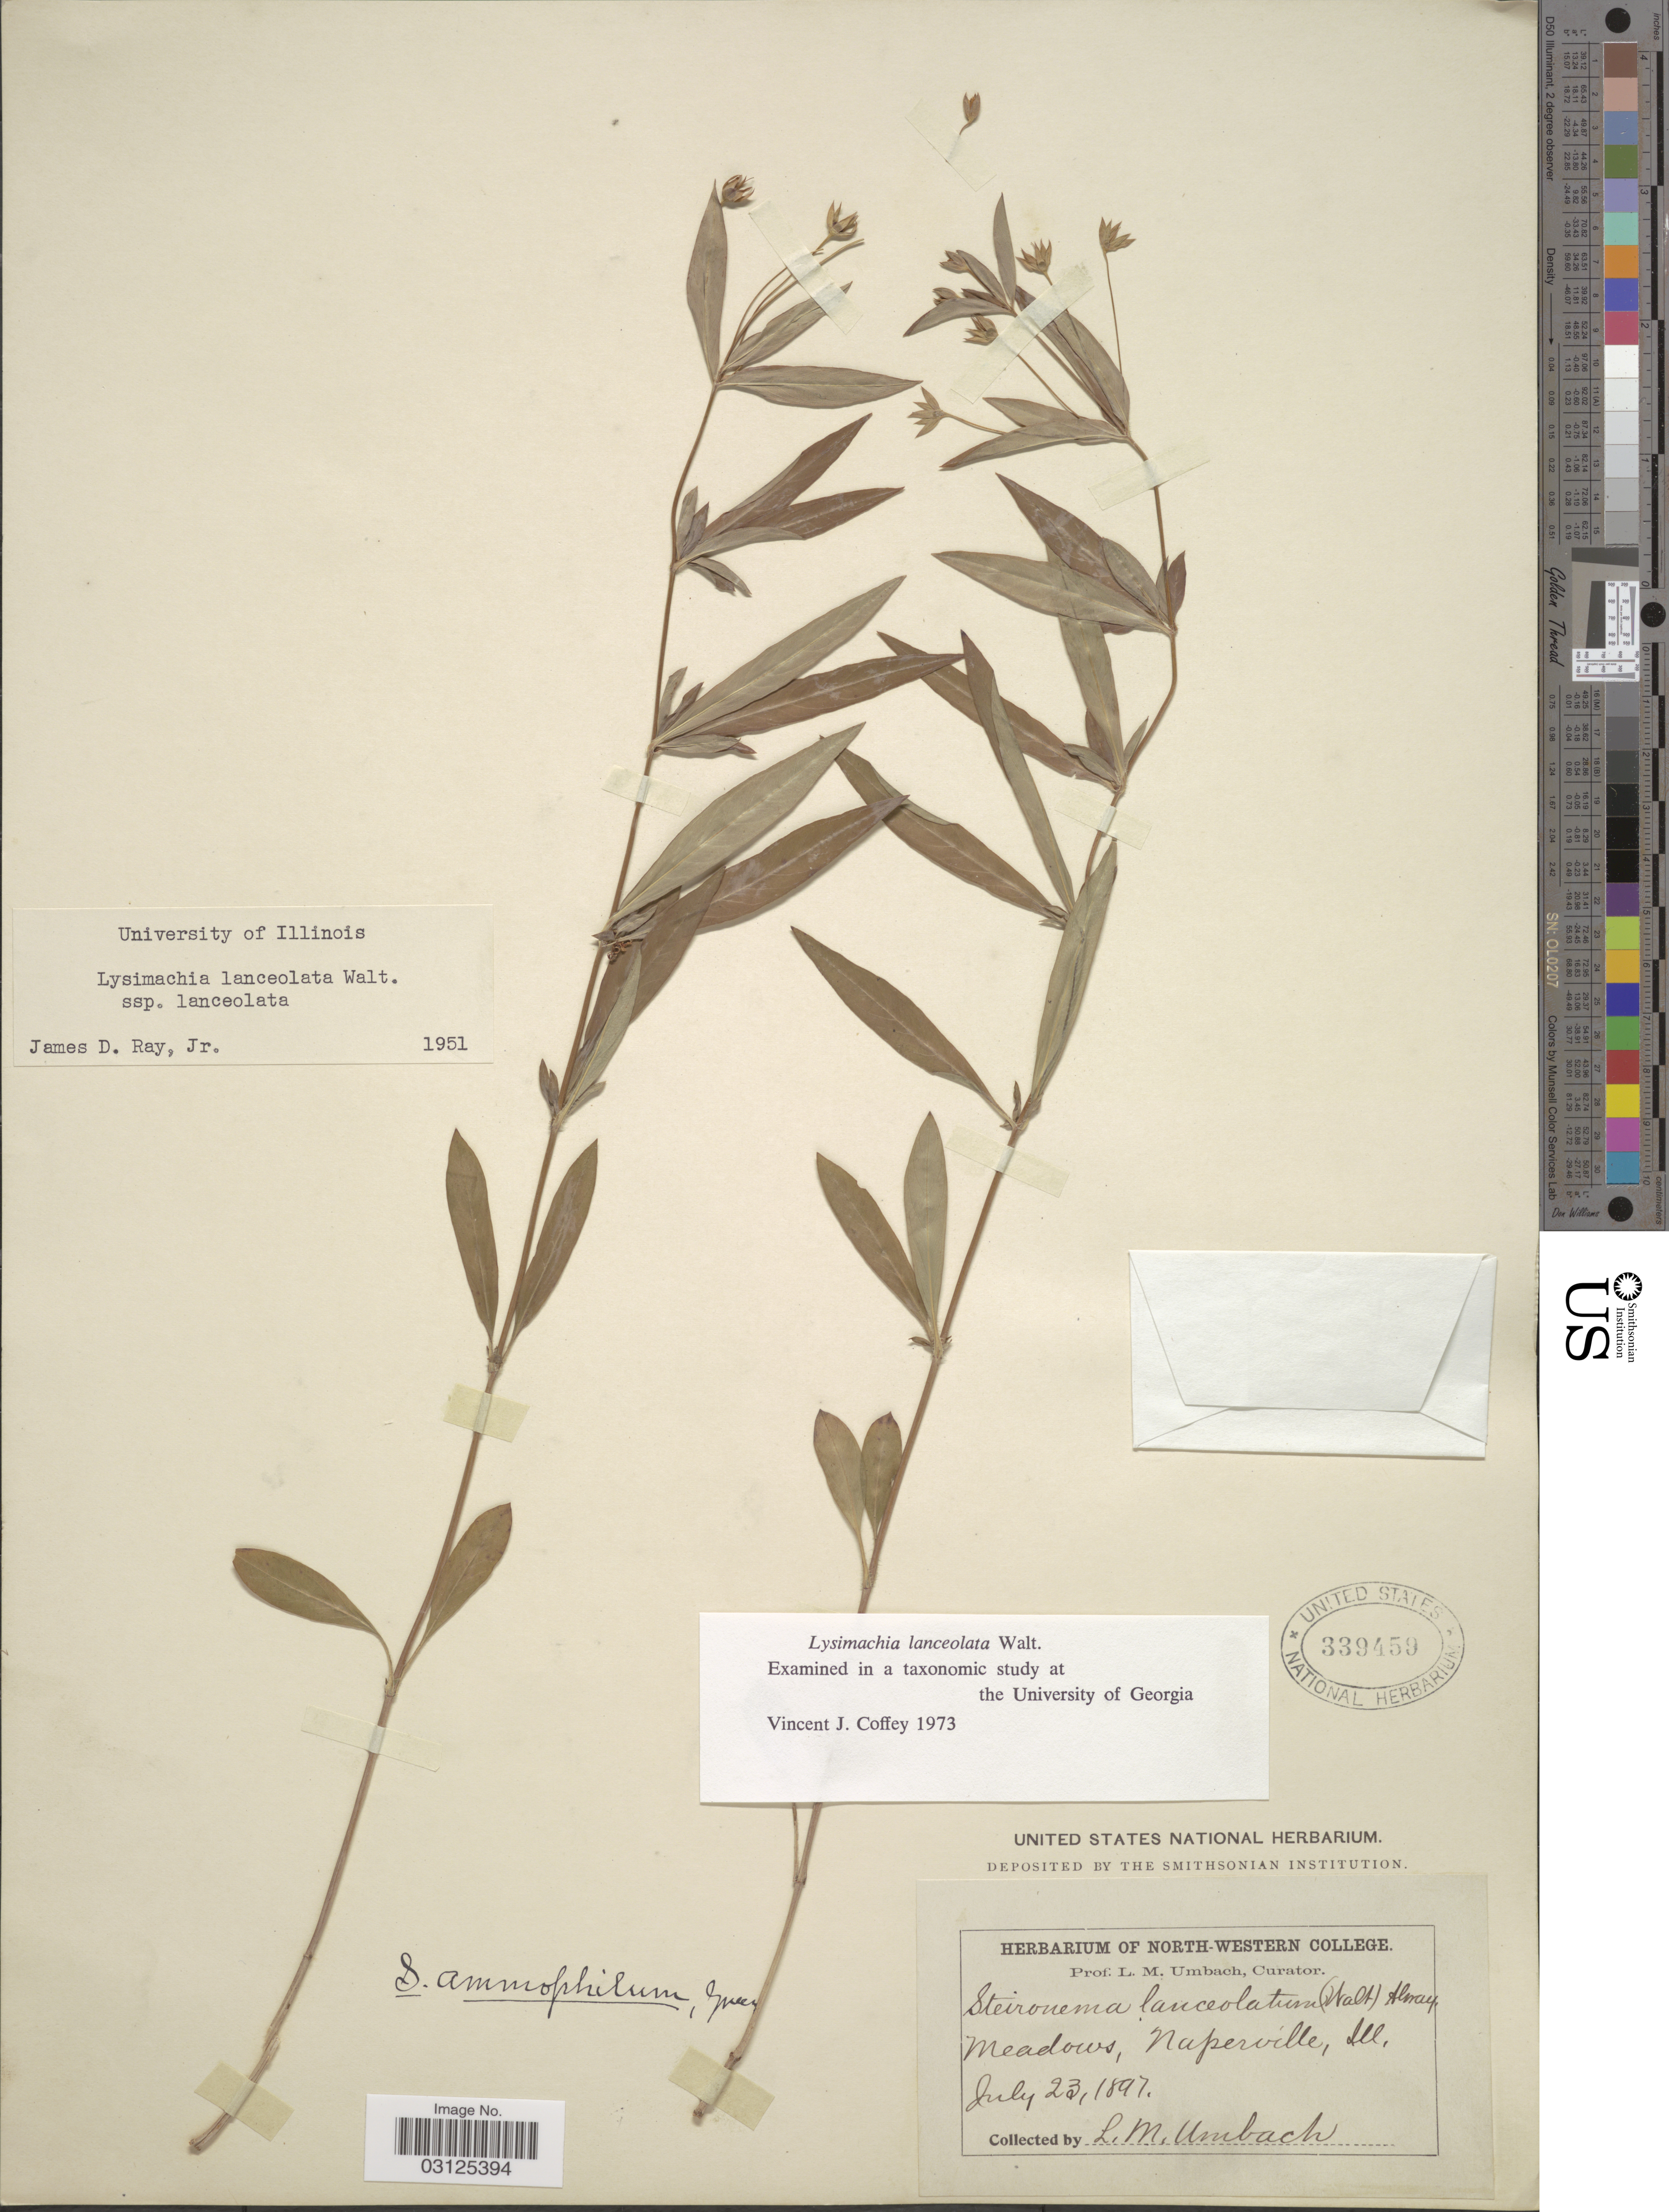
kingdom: Plantae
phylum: Tracheophyta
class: Magnoliopsida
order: Ericales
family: Primulaceae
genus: Lysimachia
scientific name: Lysimachia lanceolata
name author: Walter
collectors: L. M. Umbach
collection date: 1897-07-23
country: United States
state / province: Illinois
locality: Meadows, Naperville.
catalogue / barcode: US 339459